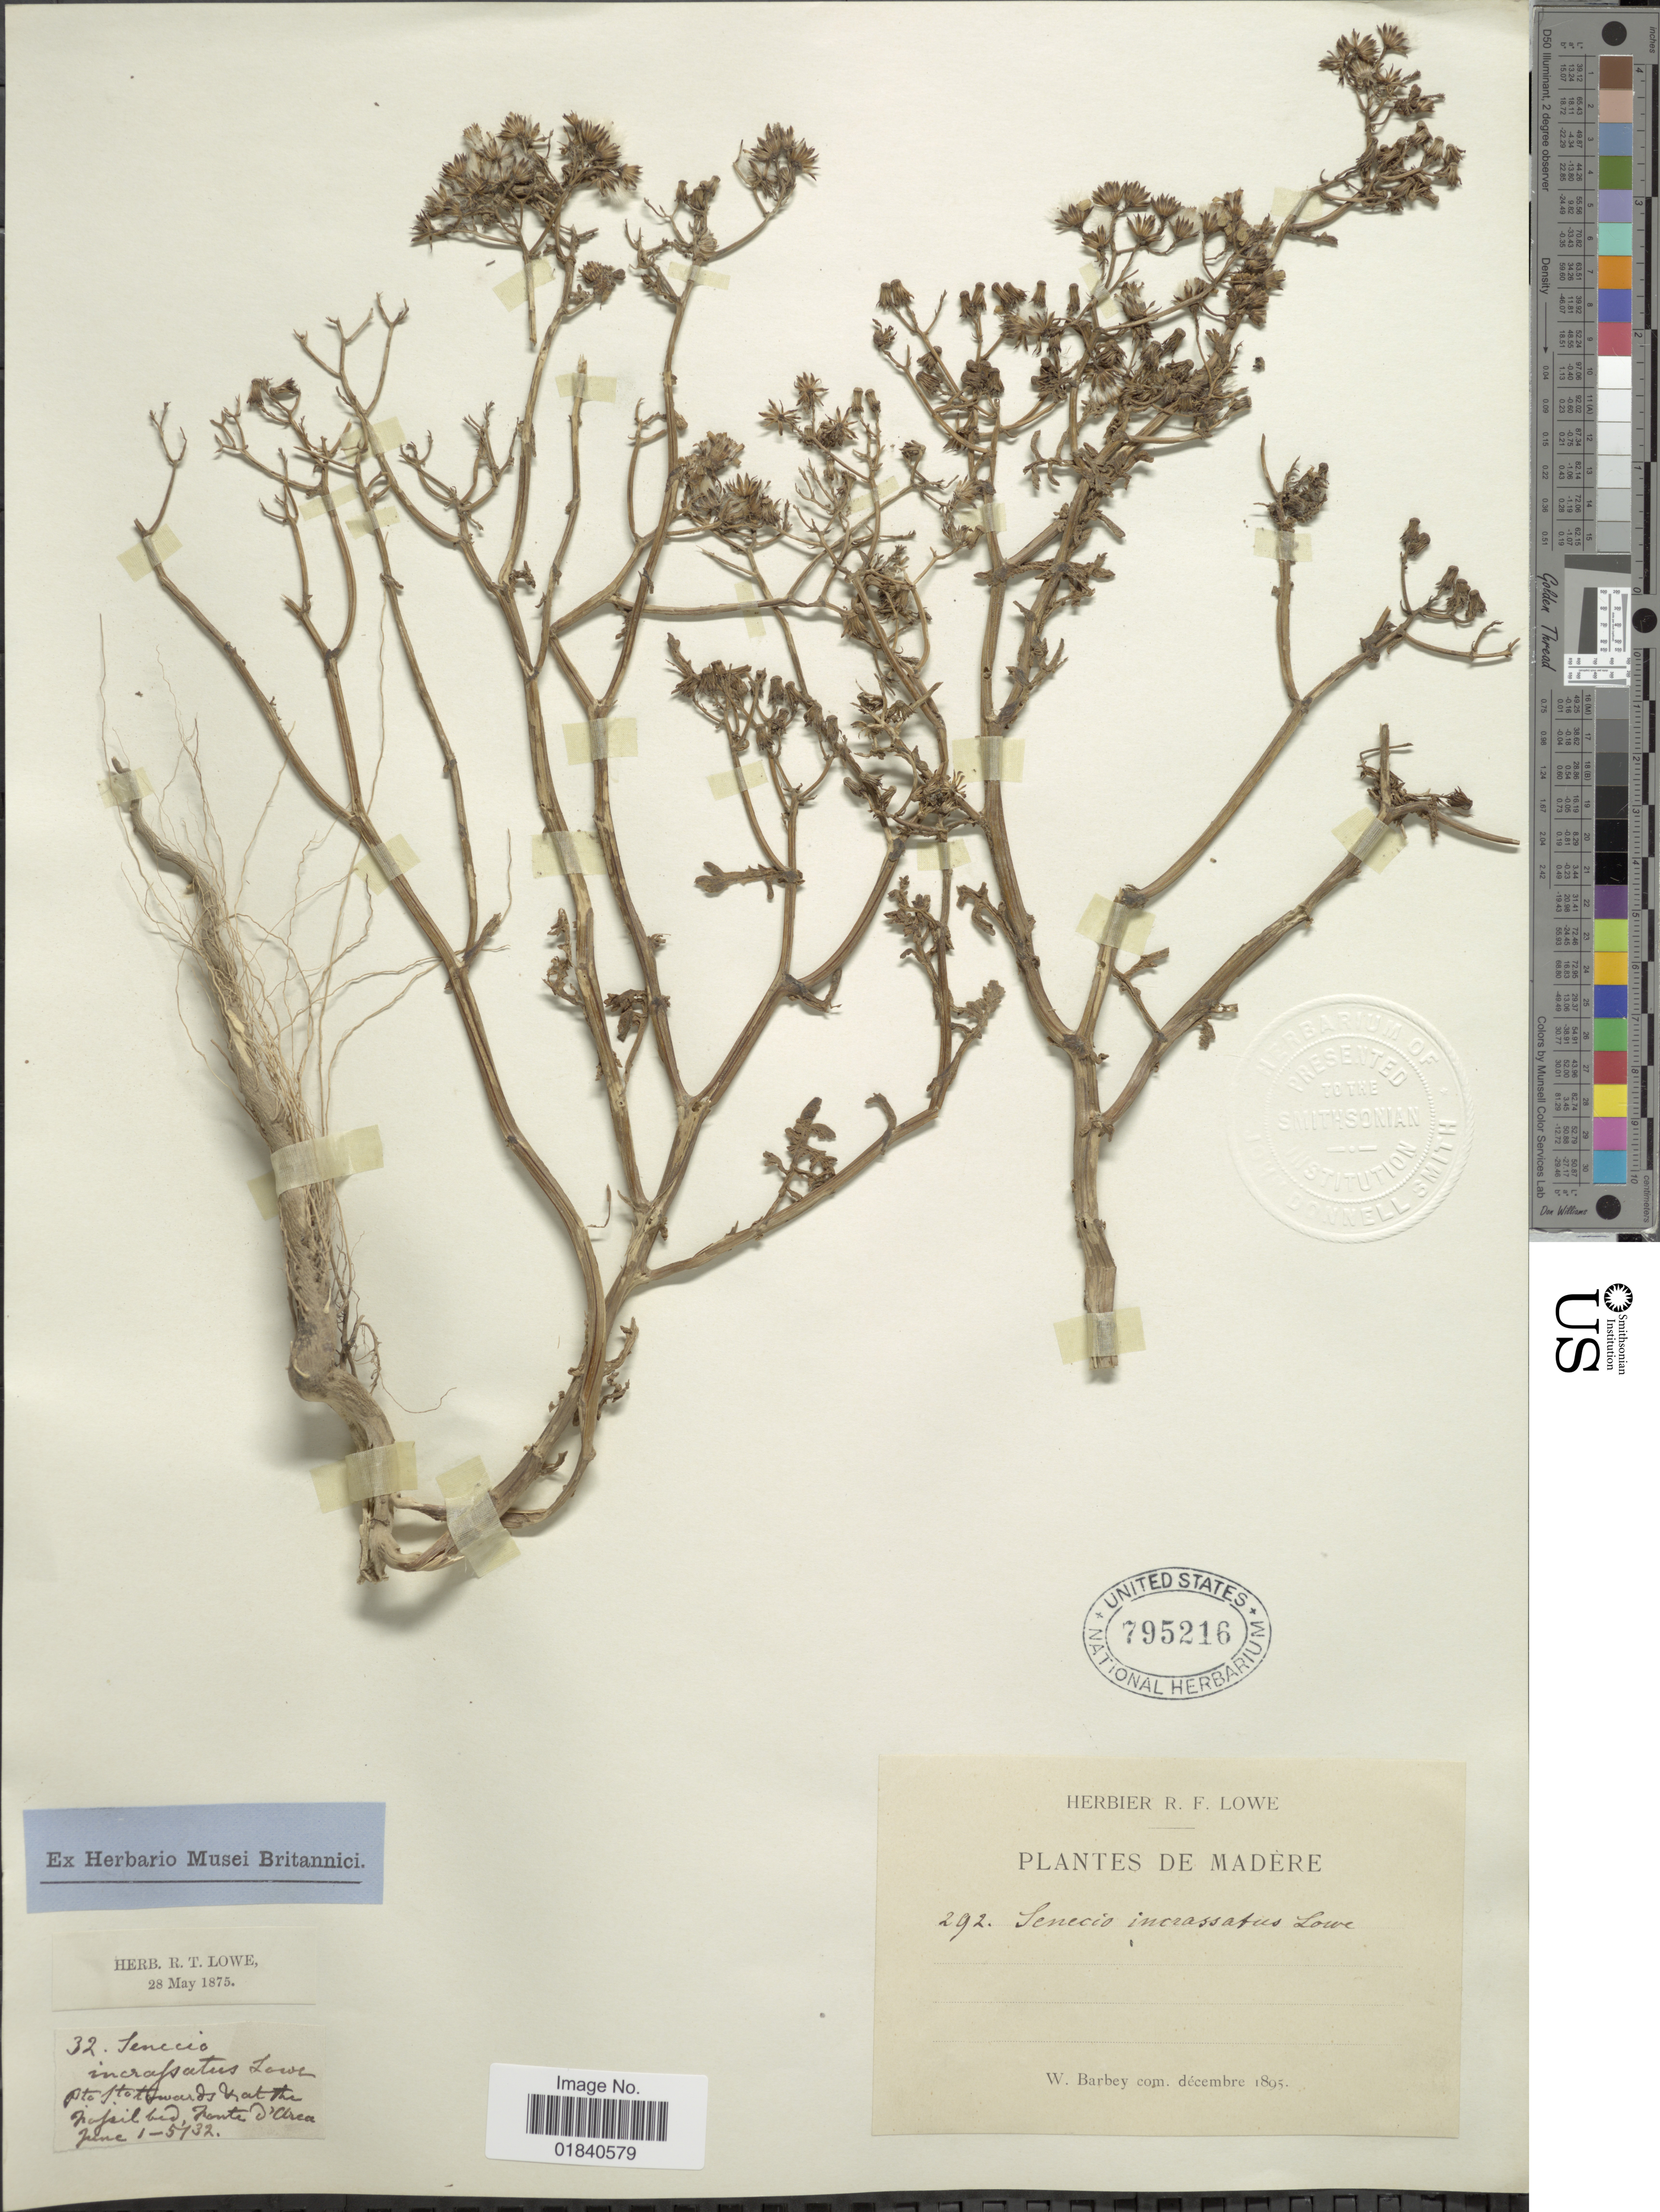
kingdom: Plantae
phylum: Tracheophyta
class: Magnoliopsida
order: Asterales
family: Asteraceae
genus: Senecio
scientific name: Senecio leucanthemifolius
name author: (Biv.) Fiori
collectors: ex herb. R. F. Lowe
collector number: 32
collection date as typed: Transcribed d/m/y: 1/6/32 to 5/6/32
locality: Madere. Pto sto towards Kat the Nafail bedm Monte d'Otrea [interpreted]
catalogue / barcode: US 795216